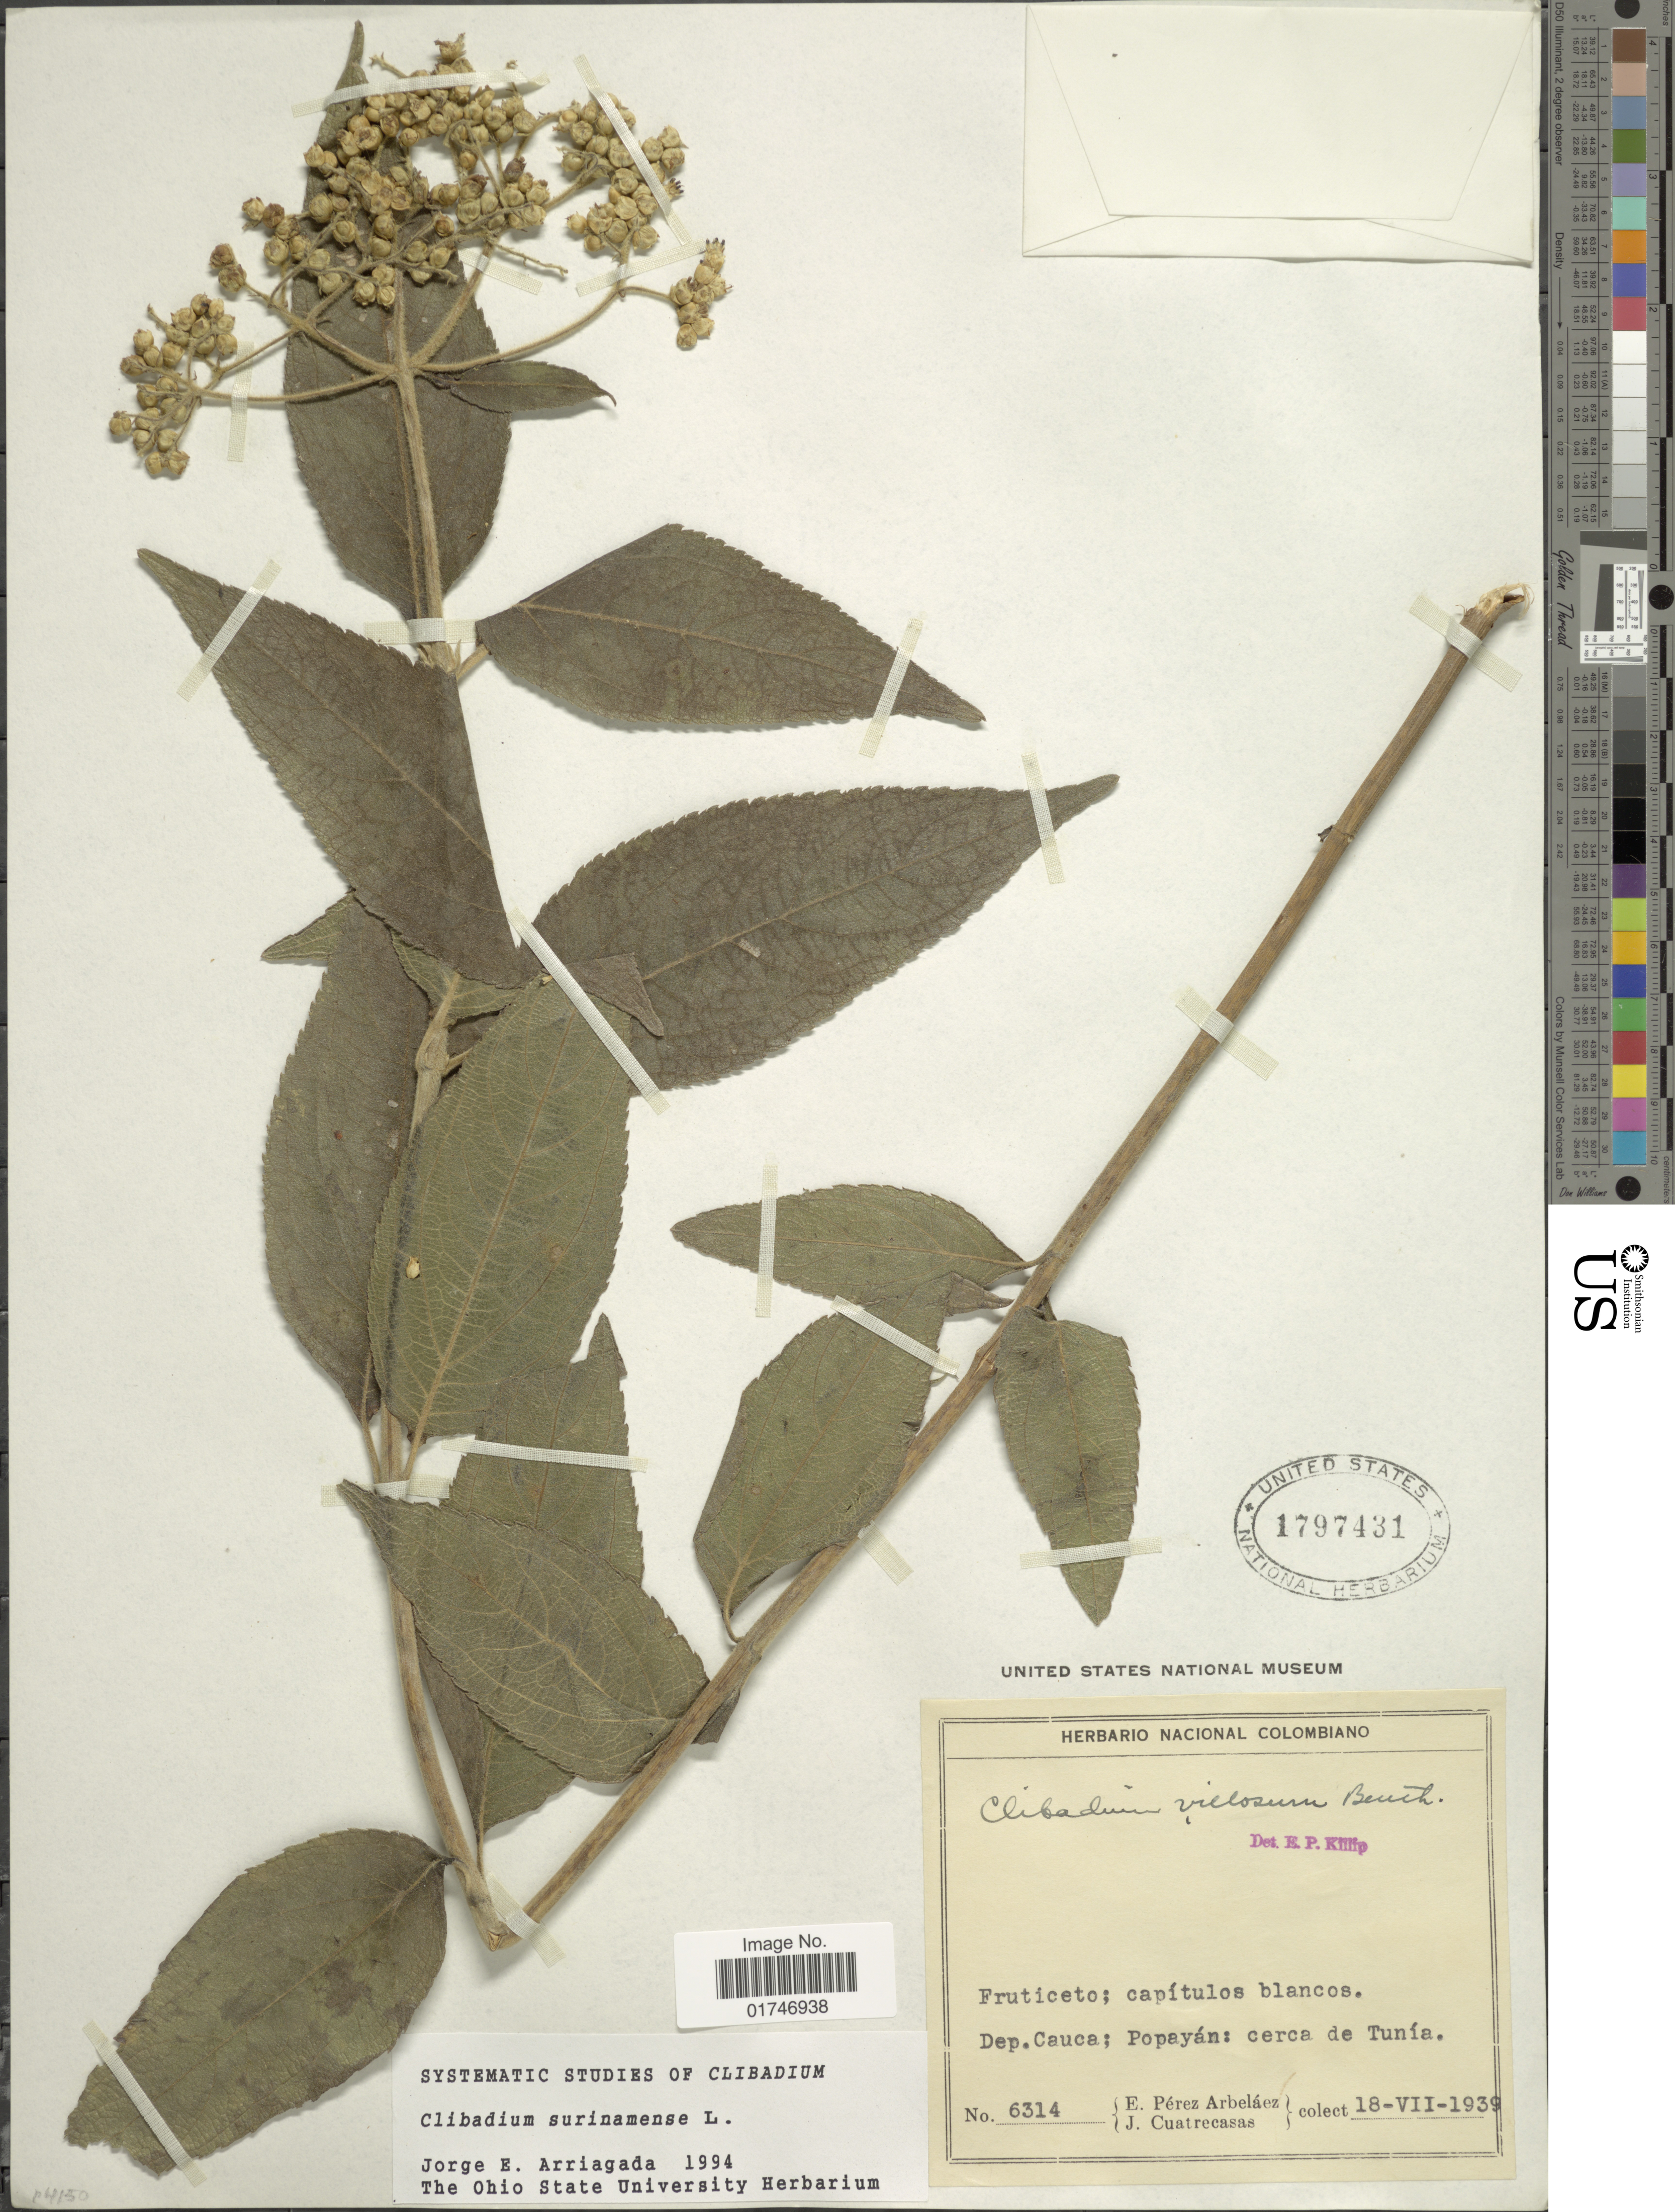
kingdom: Plantae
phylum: Tracheophyta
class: Magnoliopsida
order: Asterales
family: Asteraceae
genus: Clibadium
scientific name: Clibadium surinamense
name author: L.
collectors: E. Pérez Arbeláez & J. Cuatrecasas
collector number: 6314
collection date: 1939-07-18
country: Colombia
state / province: Cauca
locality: Dep. Cauca: Popayán: cerca de Tunía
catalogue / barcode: US 1797431